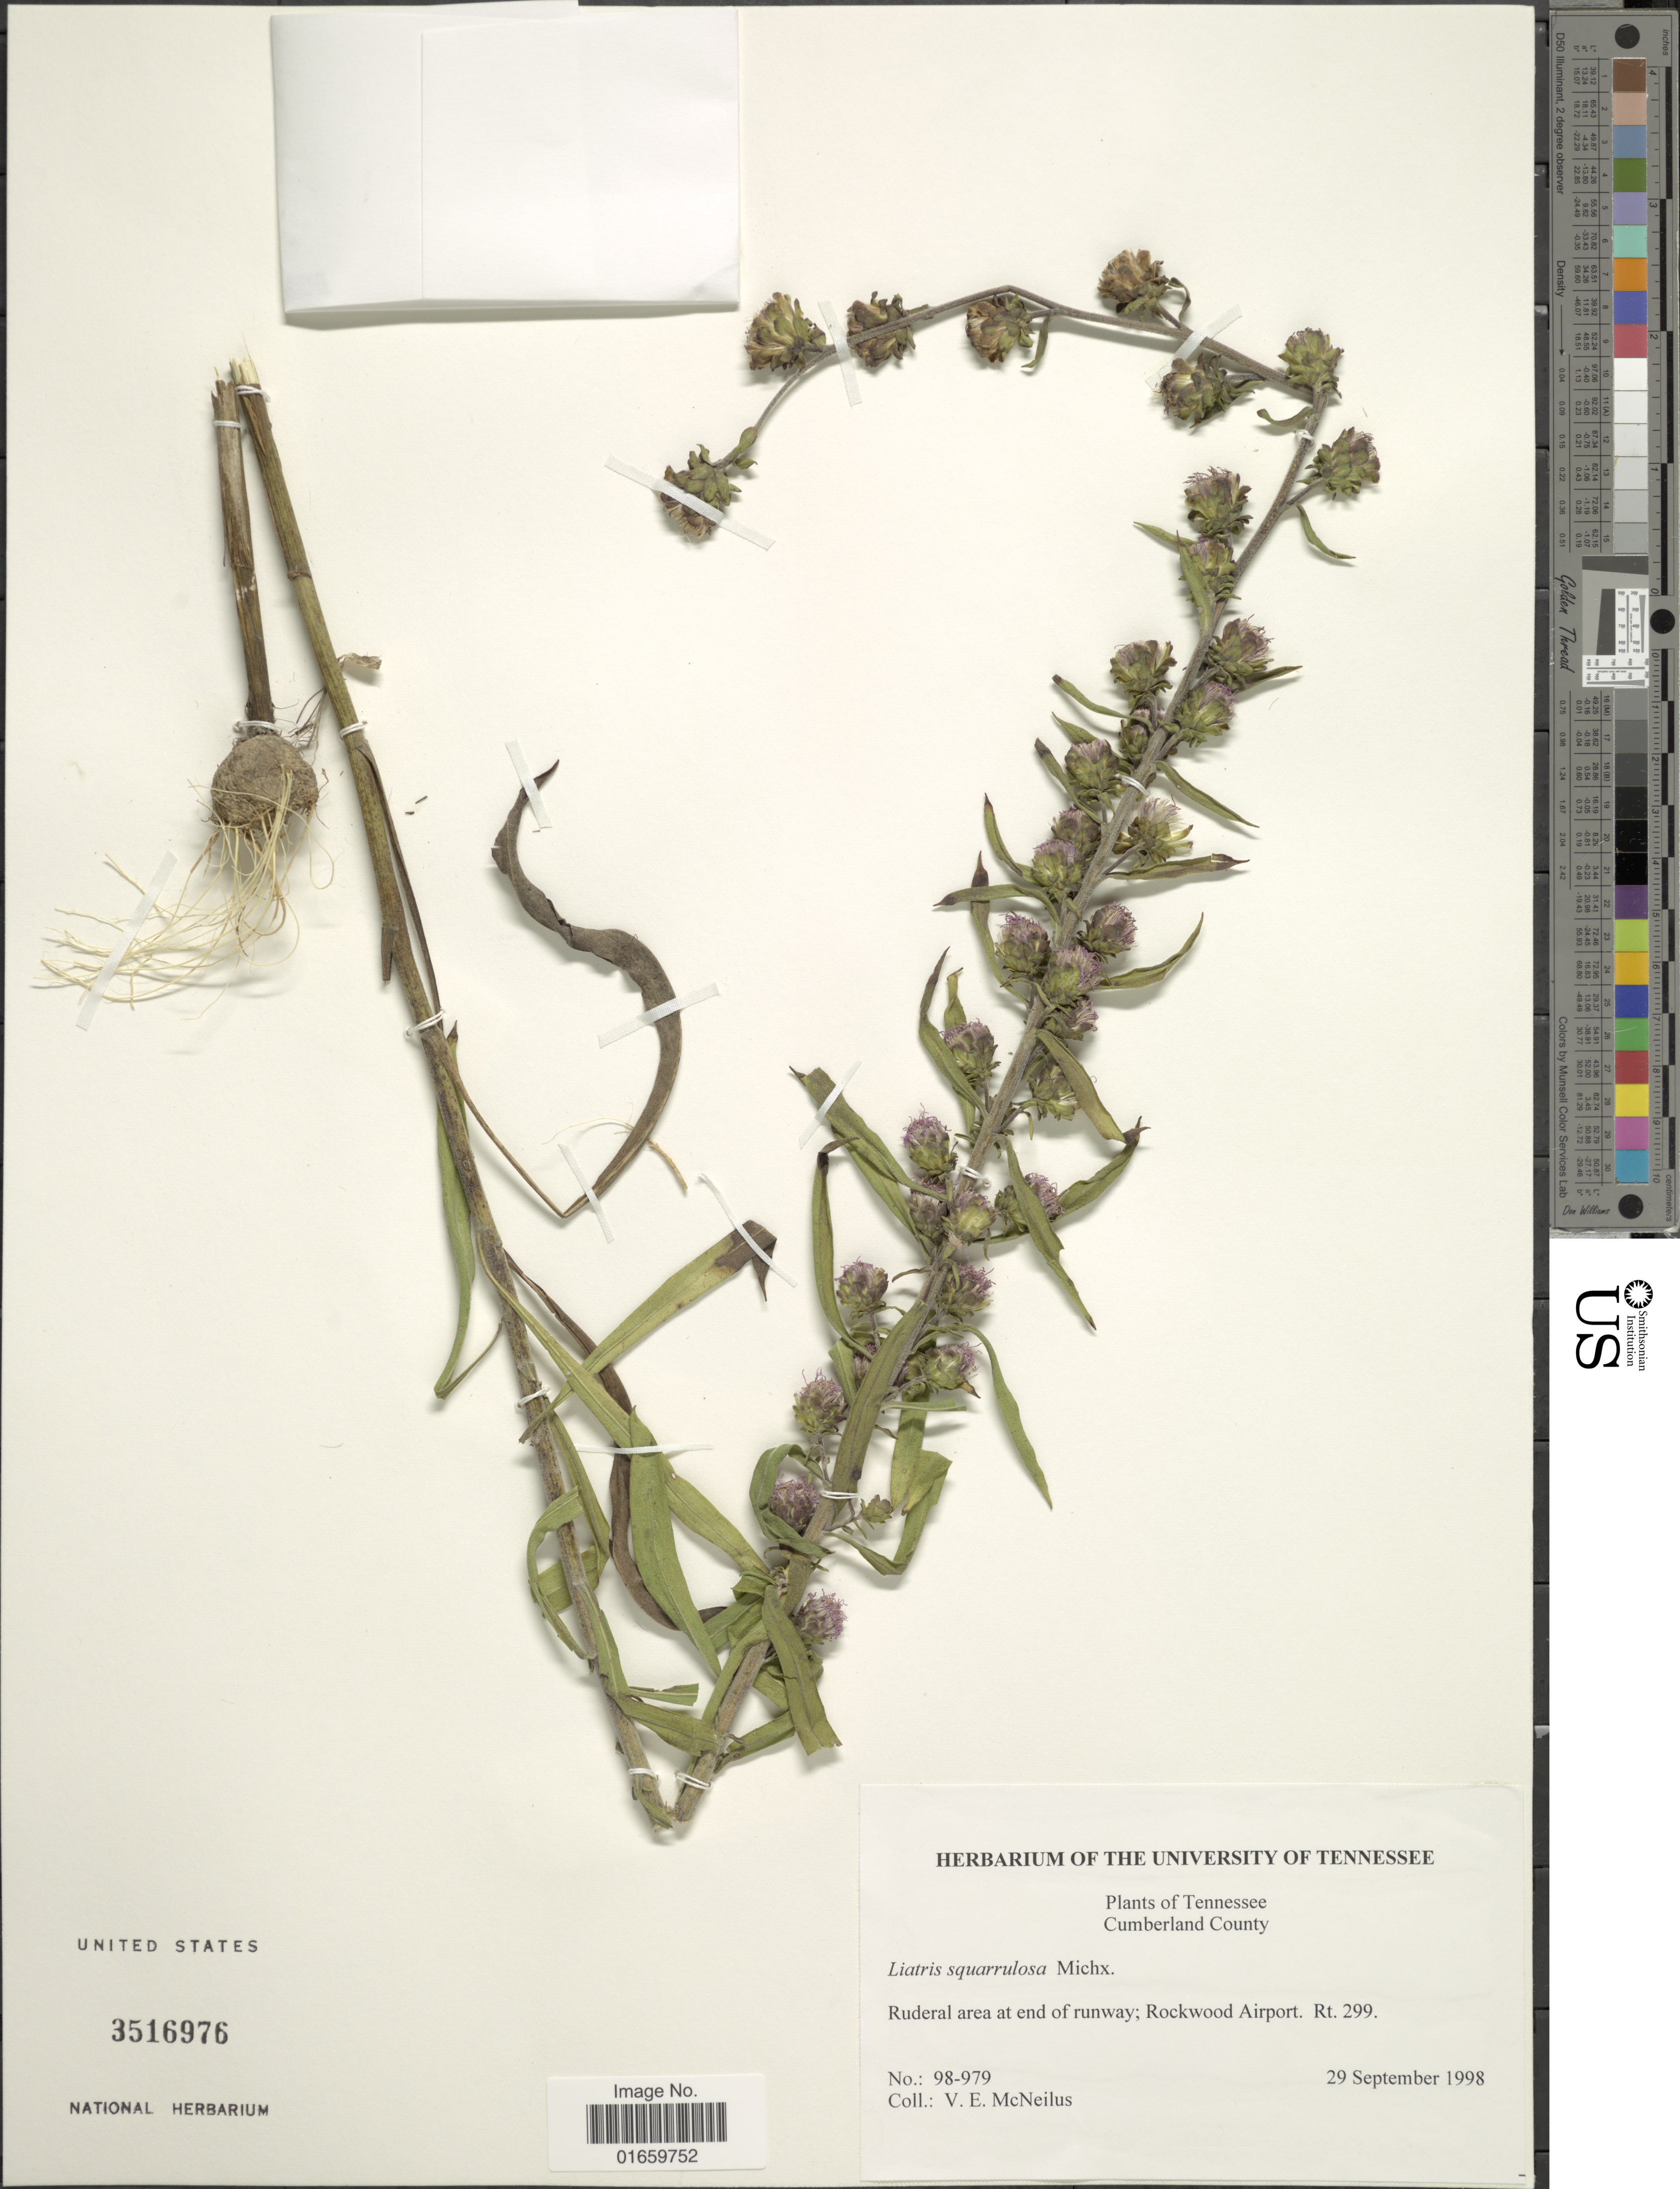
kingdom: Plantae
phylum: Tracheophyta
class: Magnoliopsida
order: Asterales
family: Asteraceae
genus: Liatris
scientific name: Liatris squarrulosa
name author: Michx.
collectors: V. Mcneilus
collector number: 98-979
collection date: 1998-09-29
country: United States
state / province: Tennessee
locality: Ruderal area at end of runway; Rockwood Airport, Rt. 299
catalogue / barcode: US 3516976